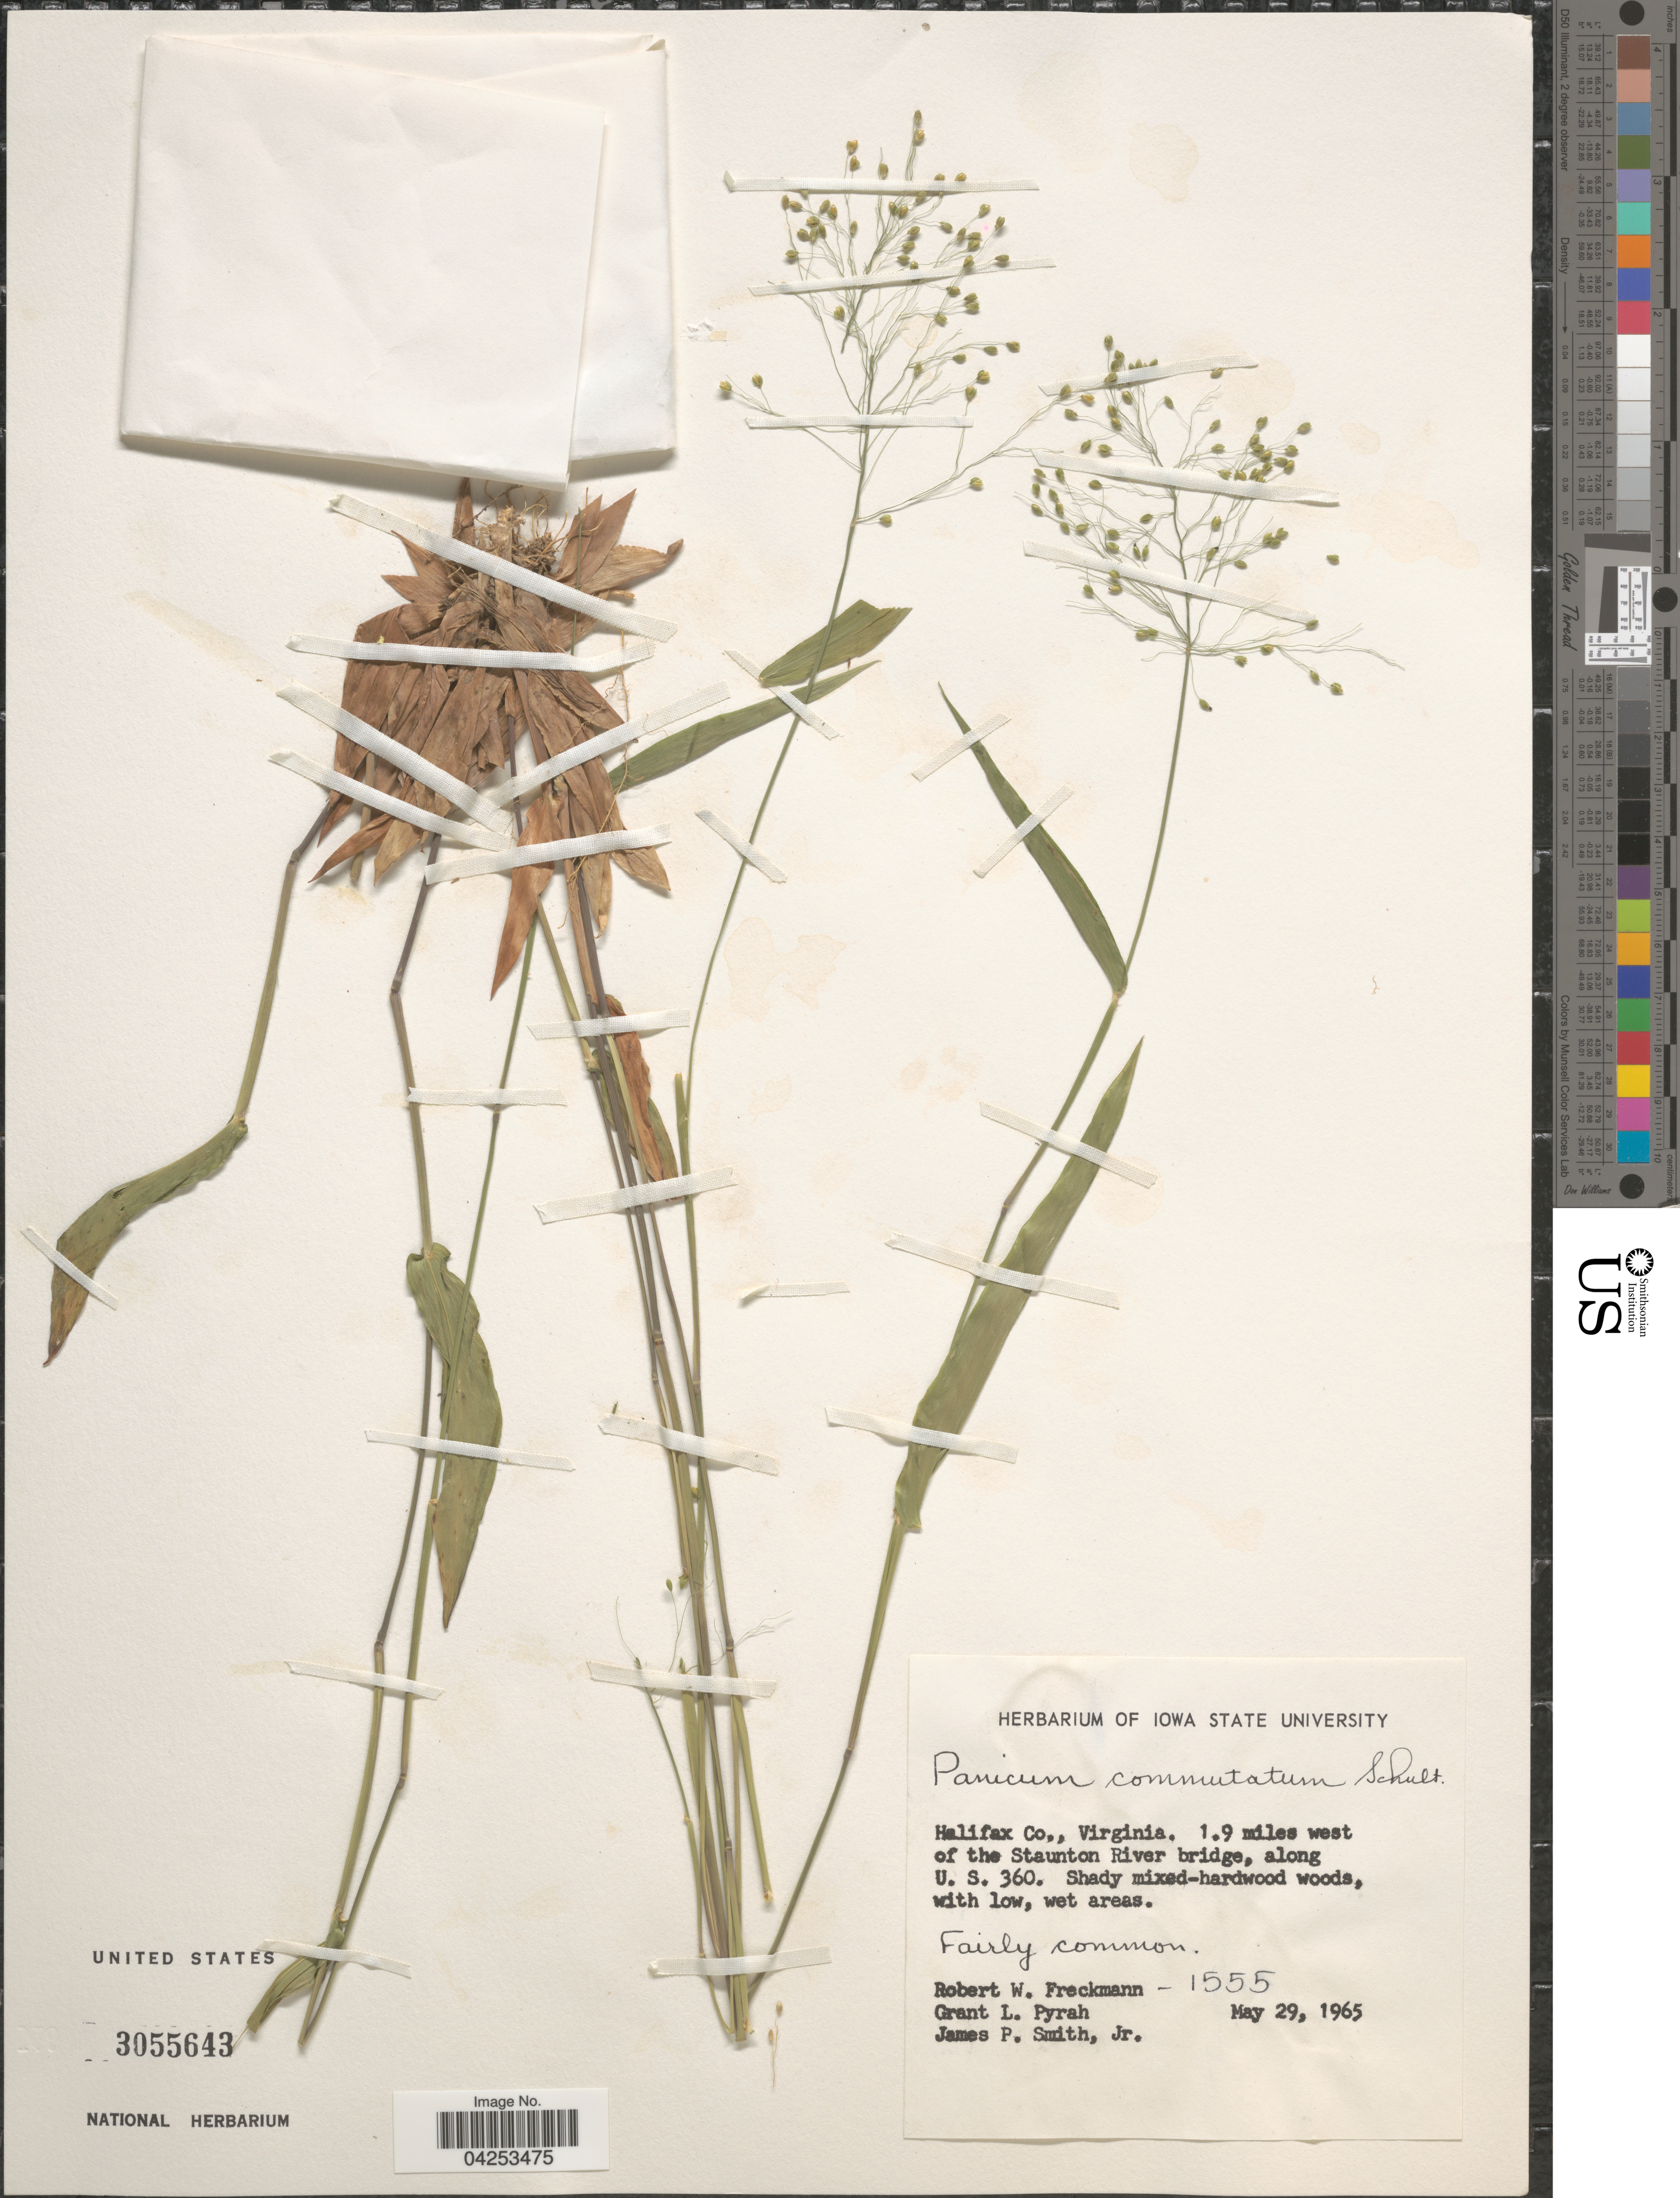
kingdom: Plantae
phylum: Tracheophyta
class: Liliopsida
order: Poales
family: Poaceae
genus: Dichanthelium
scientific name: Dichanthelium commutatum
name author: (Schult.) Gould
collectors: R. Freckmann, G. Pyrah & J. P. Smith Jr.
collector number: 1555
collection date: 1965-05-29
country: United States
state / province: Virginia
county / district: Halifax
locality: Halifax Co. 1.9 miles west of the Staunton River bridge, along U. S. 360.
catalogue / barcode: US 3055643